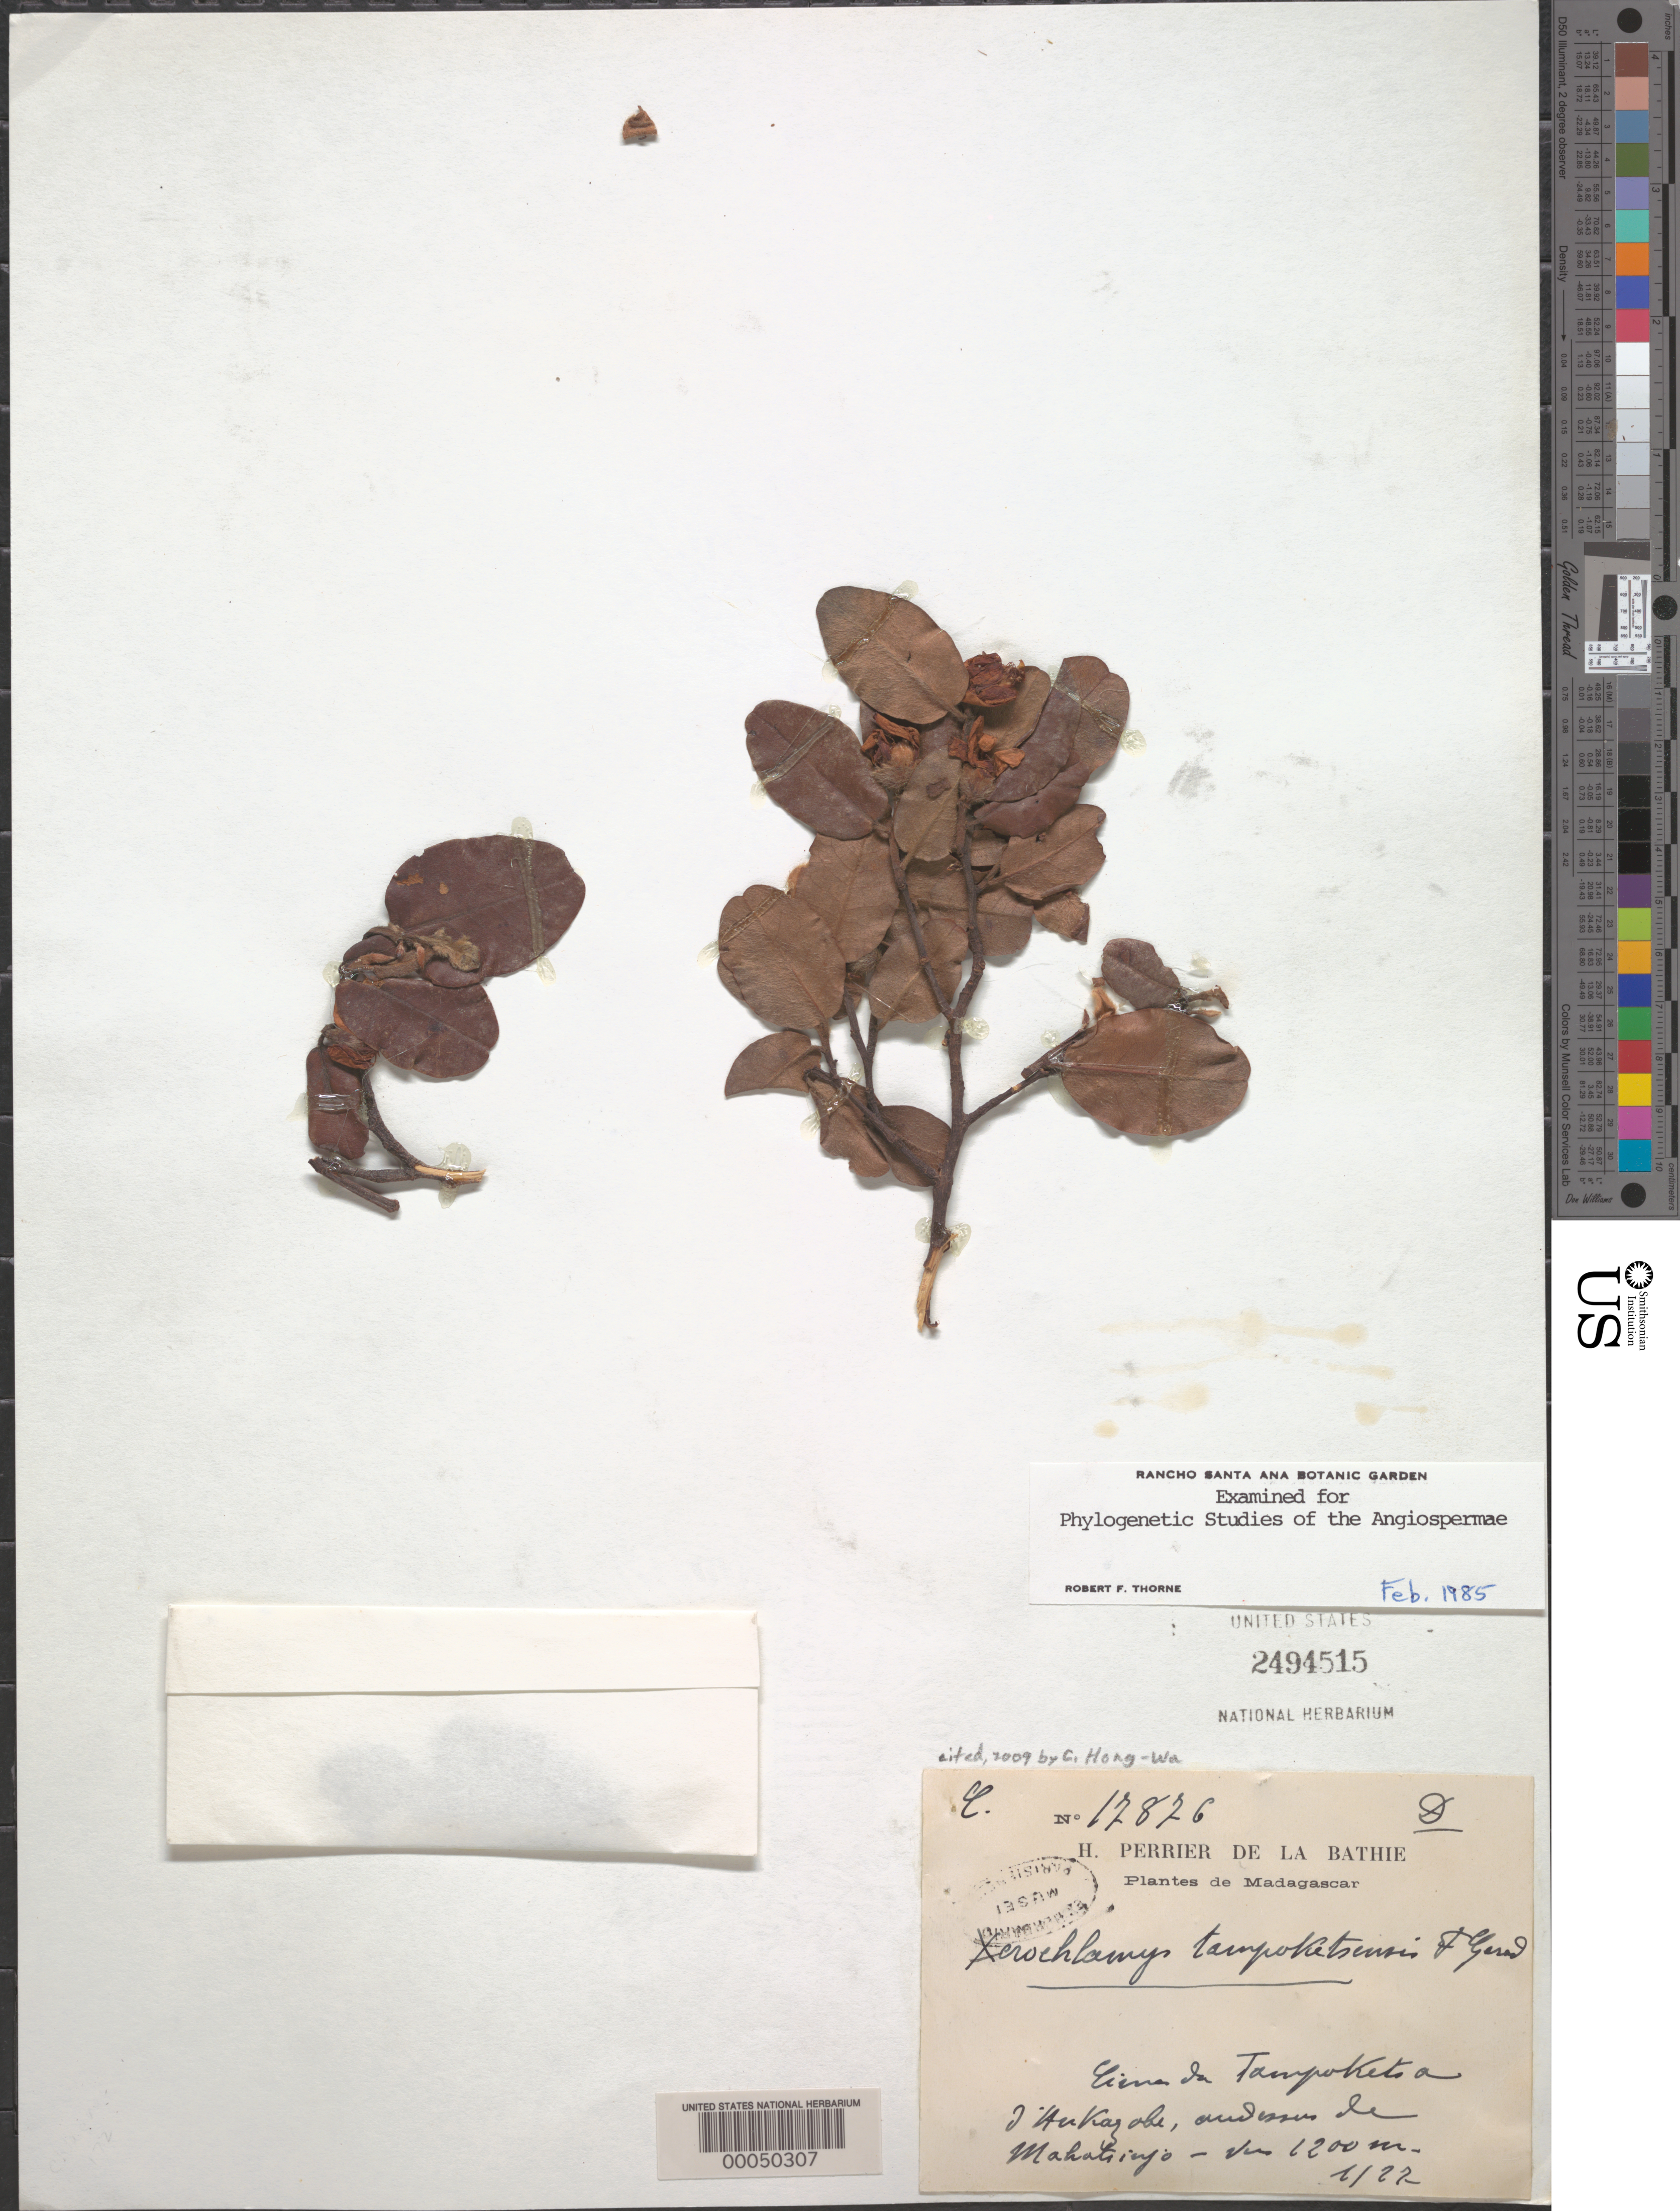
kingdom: Plantae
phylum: Tracheophyta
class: Magnoliopsida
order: Malvales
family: Sarcolaenaceae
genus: Xerochlamys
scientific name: Xerochlamys tampoketsensis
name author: F. Gérard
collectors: H. Perrier de la Bâthie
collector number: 12826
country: Madagascar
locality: Ciera da tampoketa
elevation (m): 1200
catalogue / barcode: US 2494515